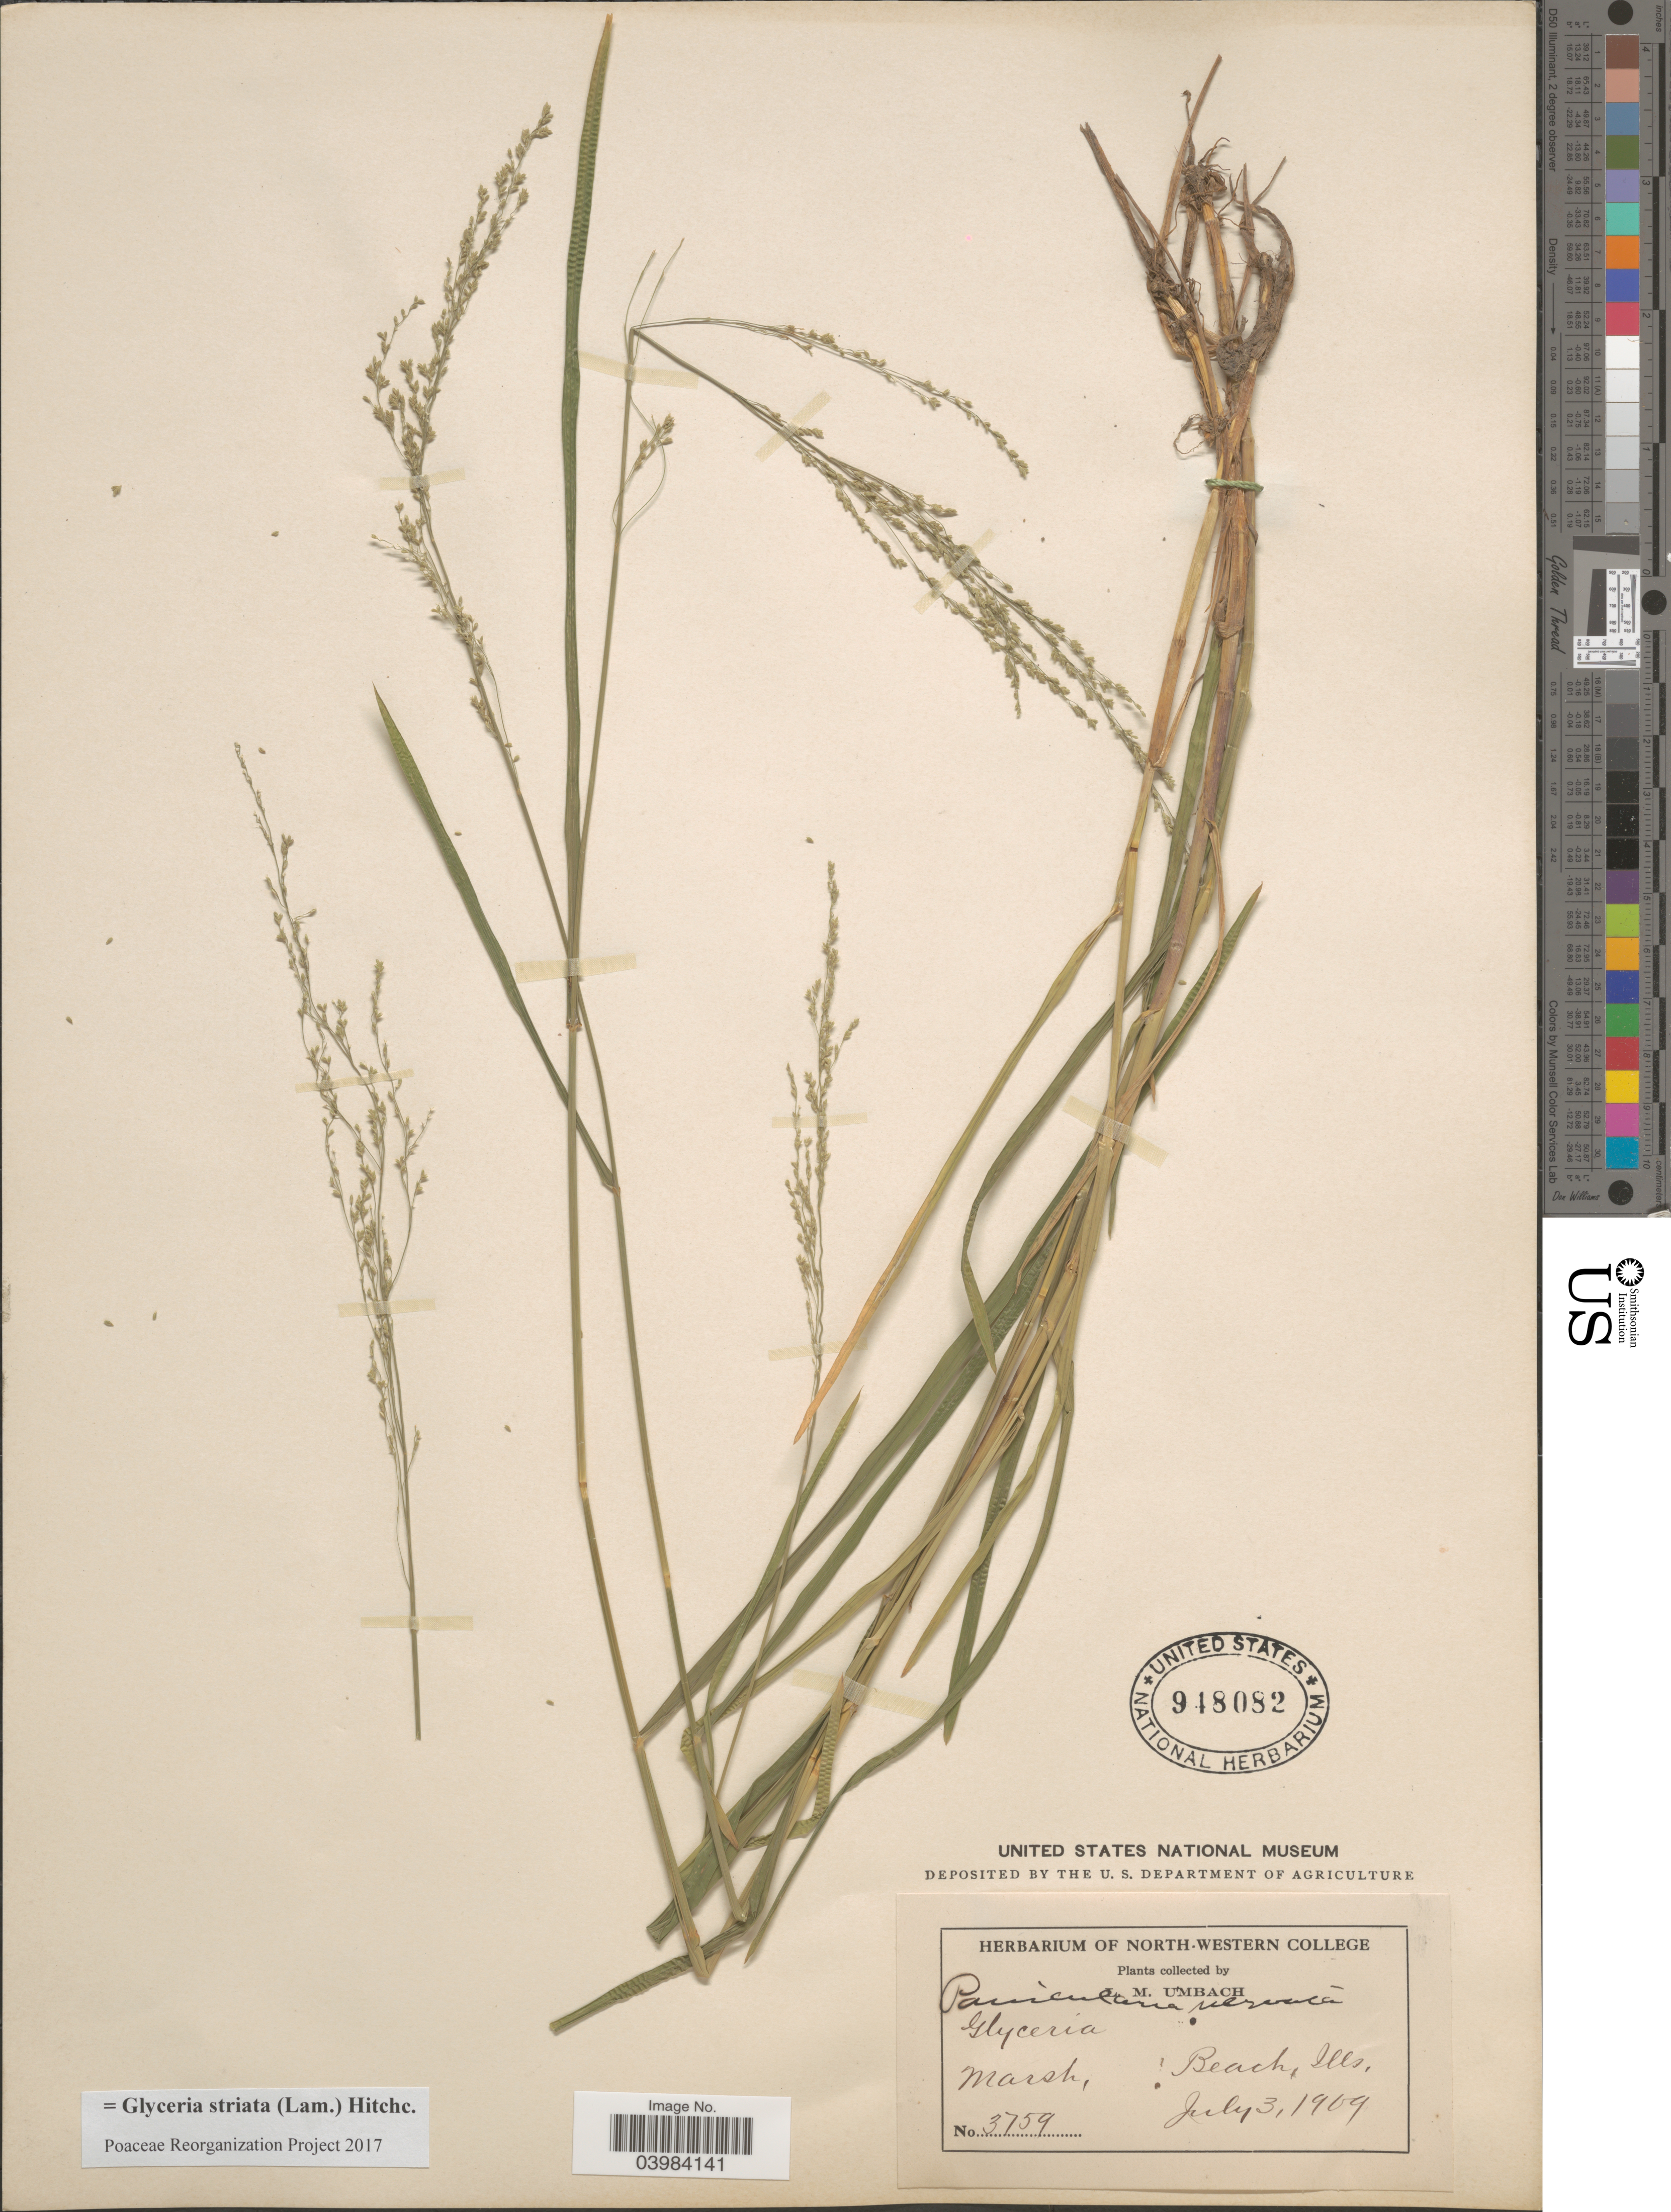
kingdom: Plantae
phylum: Tracheophyta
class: Liliopsida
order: Poales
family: Poaceae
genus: Glyceria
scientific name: Glyceria striata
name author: (Lam.) Hitchc.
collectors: L. M. Umbach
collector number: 3759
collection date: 1909-07-03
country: United States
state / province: Illinois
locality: Marsh, Beach.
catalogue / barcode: US 948082